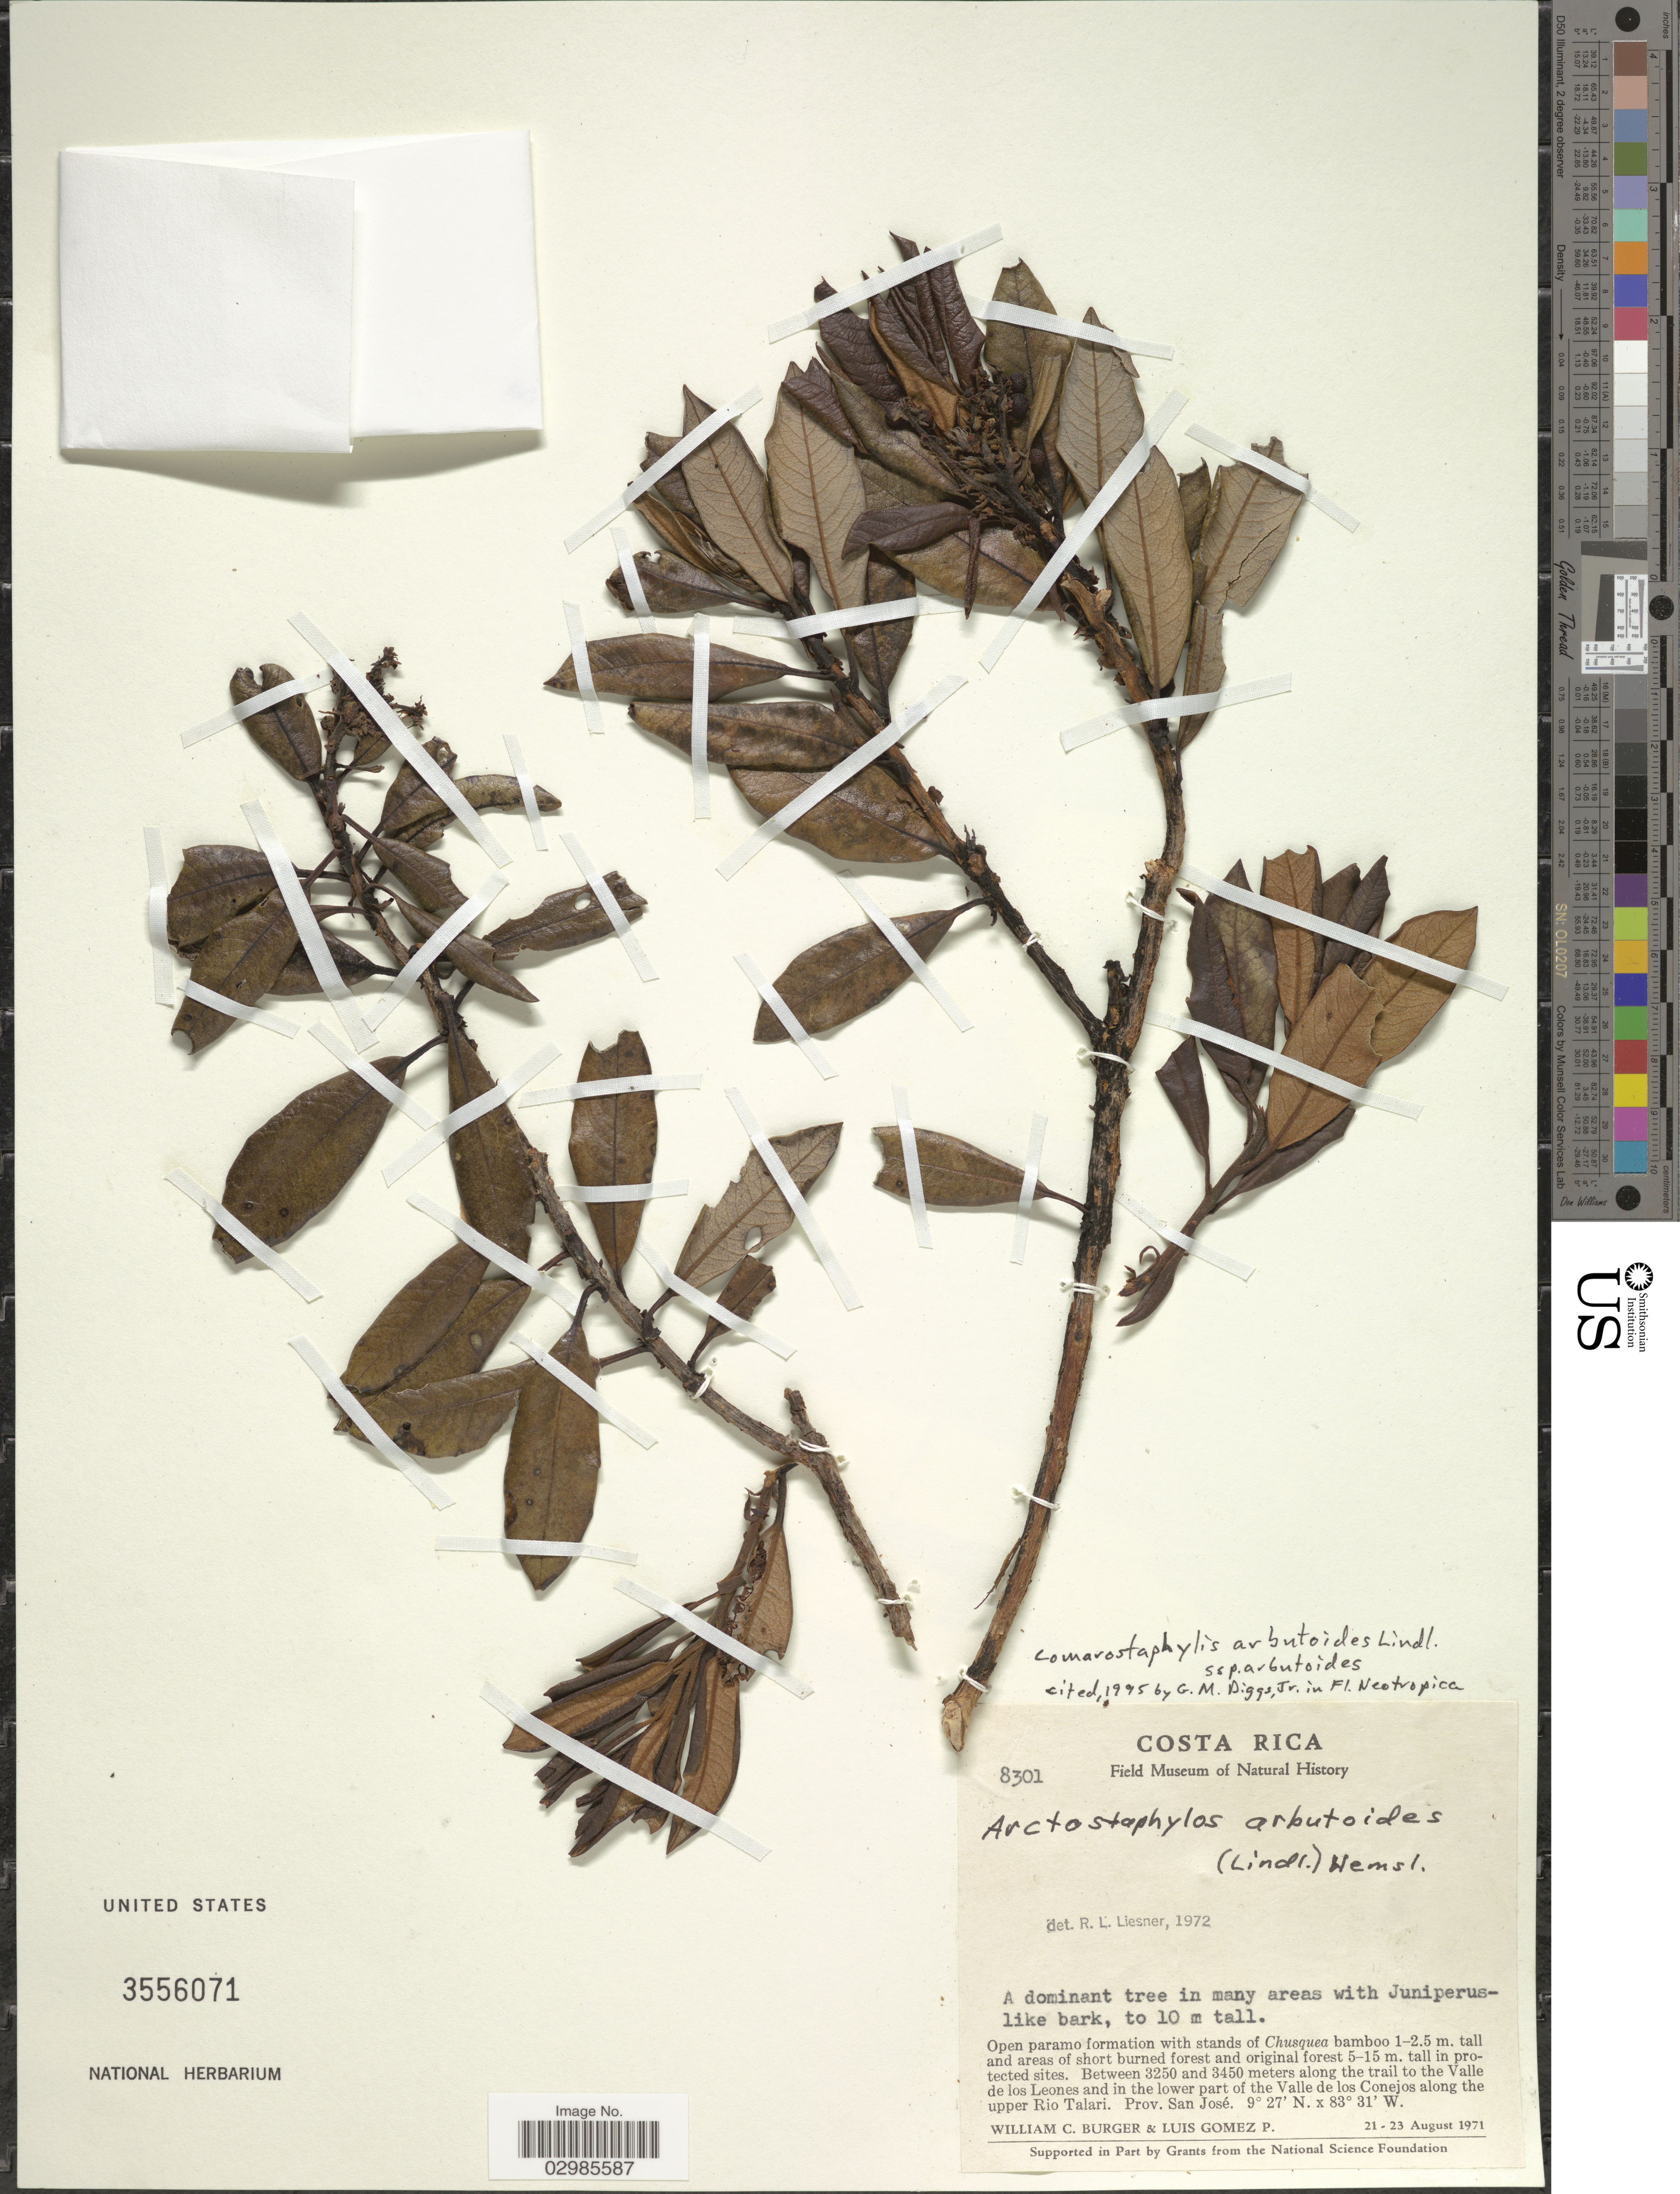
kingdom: Plantae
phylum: Tracheophyta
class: Magnoliopsida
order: Ericales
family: Ericaceae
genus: Comarostaphylis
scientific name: Comarostaphylis arbutoides subsp. arbutoides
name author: Lindl.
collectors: W. Burger & L. D. Gómez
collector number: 8301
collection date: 1971-08-21/1971-08-23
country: Costa Rica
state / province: San José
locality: Along the trail to the Valle de los Leones and in the lower part of the Valle de los Conejos along the upper Rio Talari.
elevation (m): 3250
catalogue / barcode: US 3556071